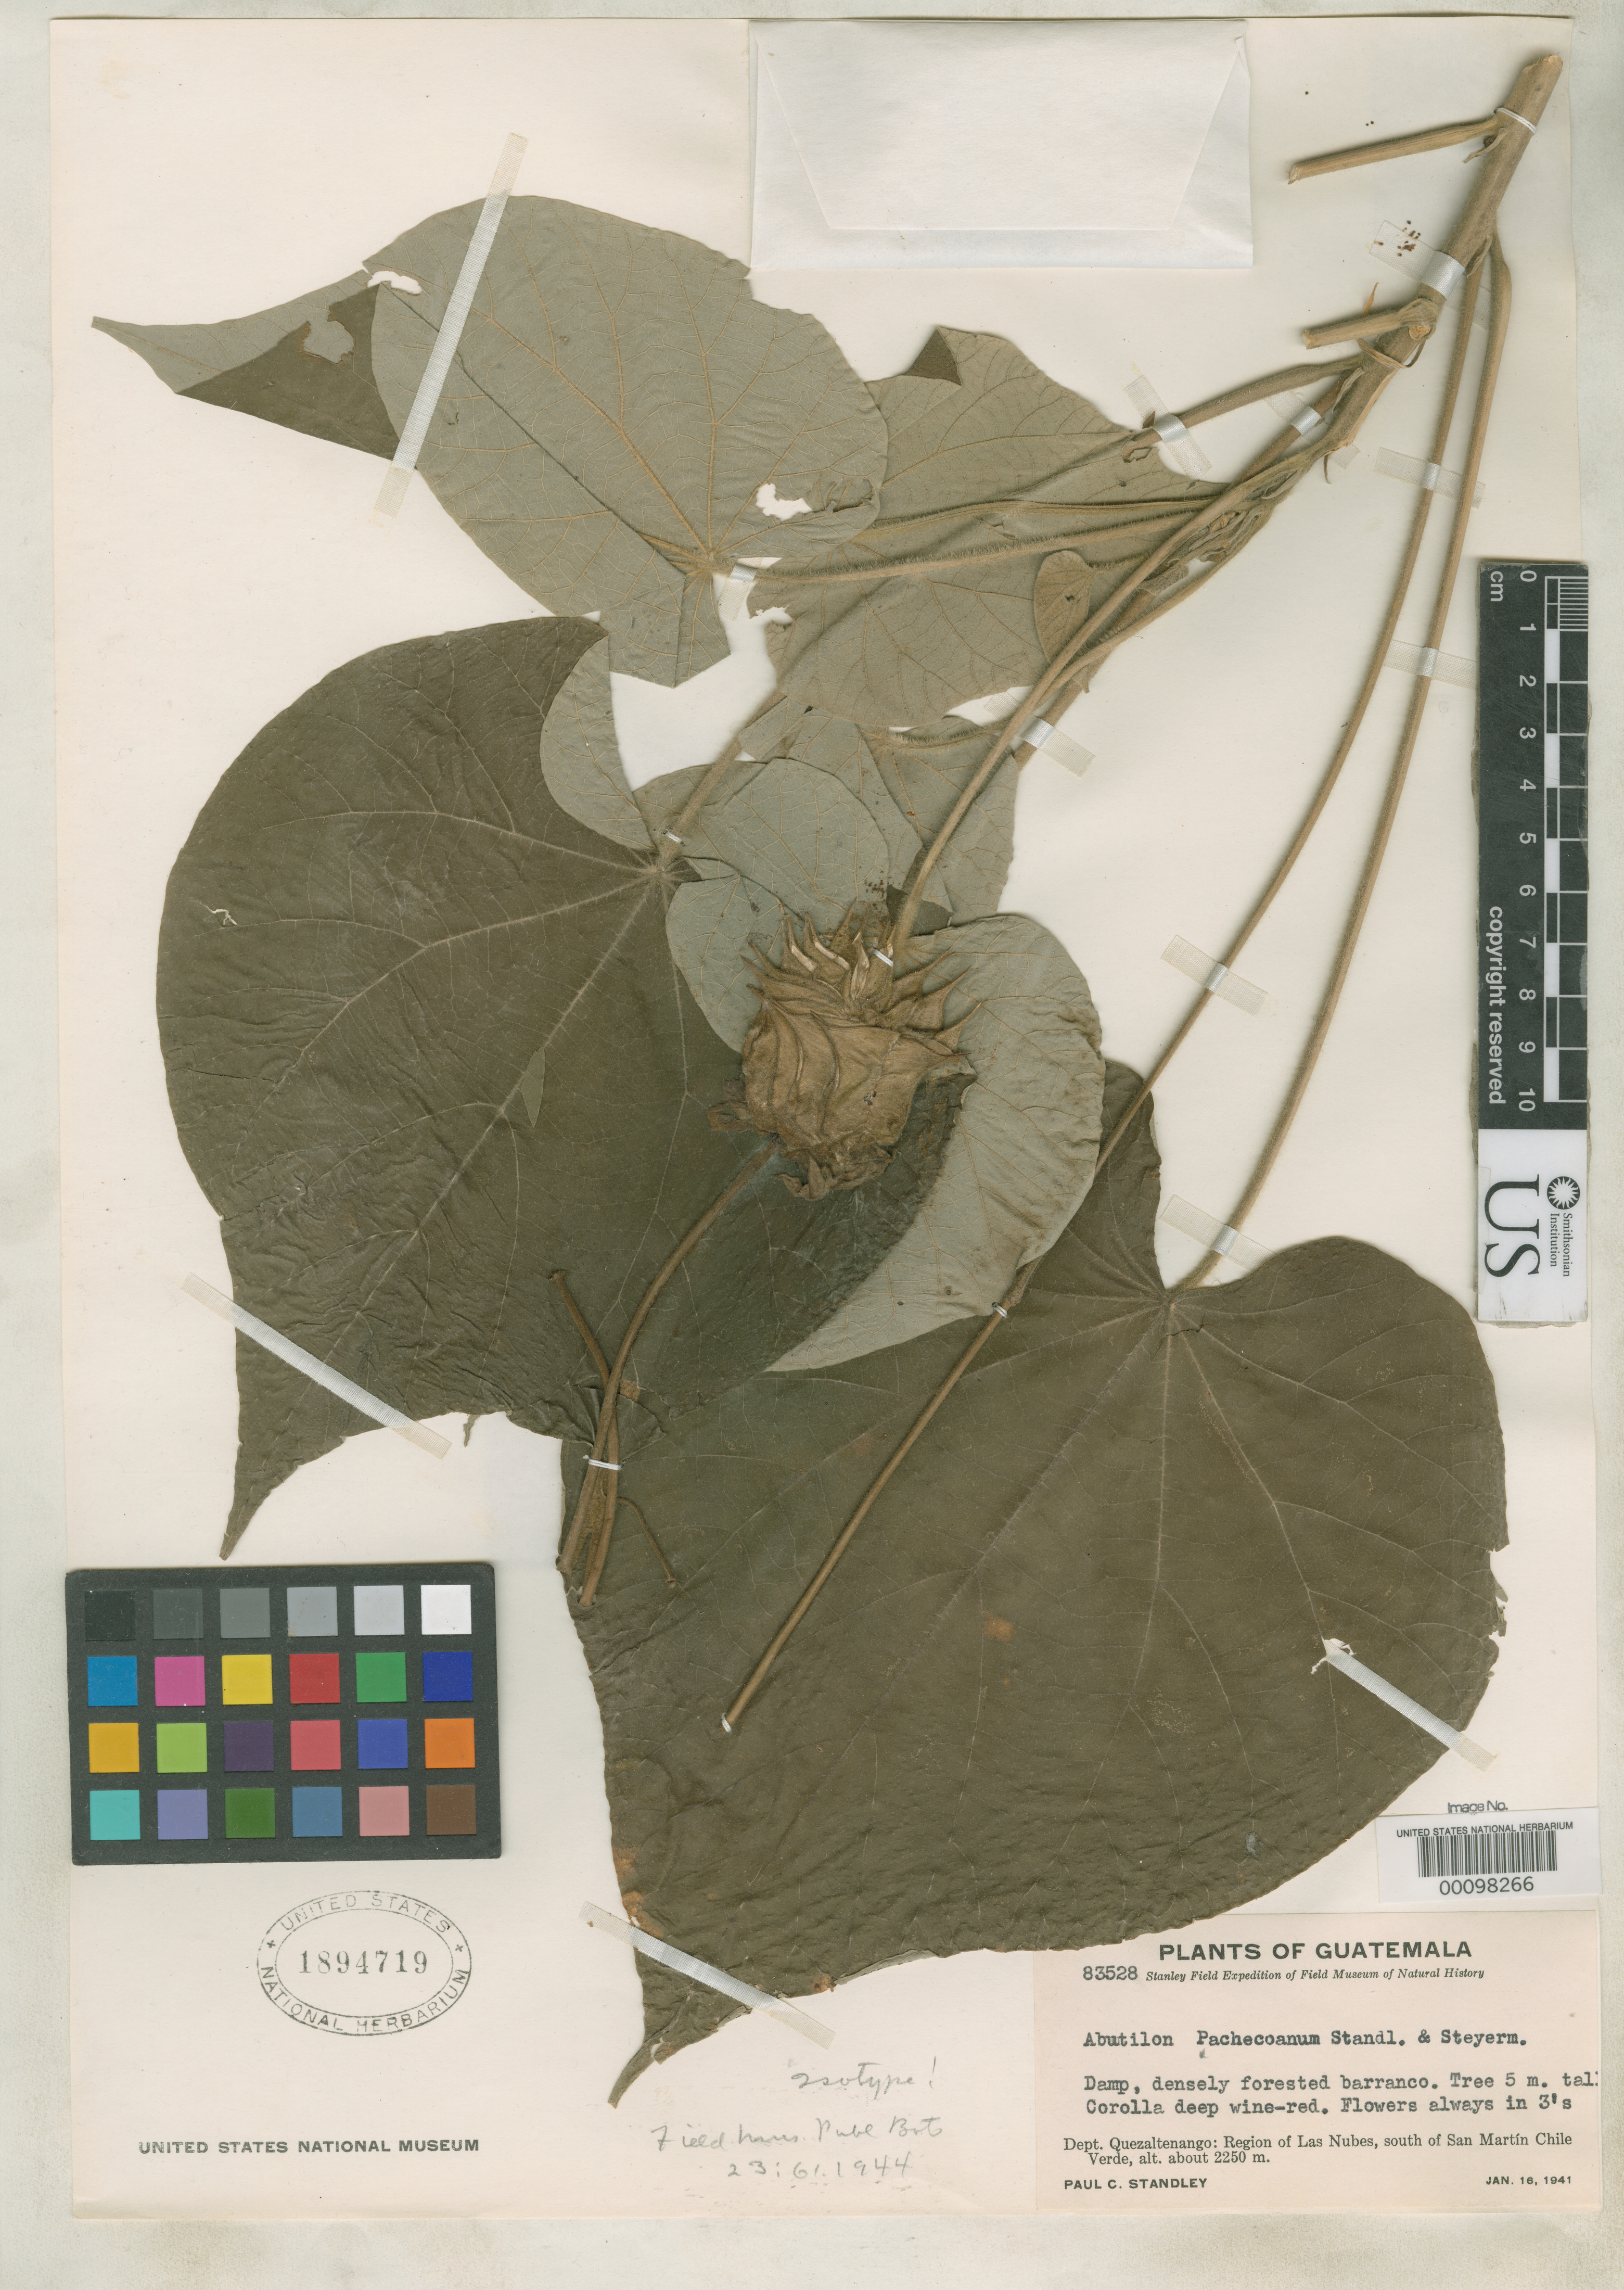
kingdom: Plantae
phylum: Tracheophyta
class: Magnoliopsida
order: Malvales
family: Malvaceae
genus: Abutilon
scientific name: Abutilon pachecoanum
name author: Standl. & Steyerm.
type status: Isotype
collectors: P. C. Standley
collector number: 83528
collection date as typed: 16 Jan 1941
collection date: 1941-01-16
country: Guatemala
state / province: Quetzaltenango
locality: Region of Las Nubes, S of San Martin Chile Verde.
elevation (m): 2250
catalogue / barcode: US 1894719